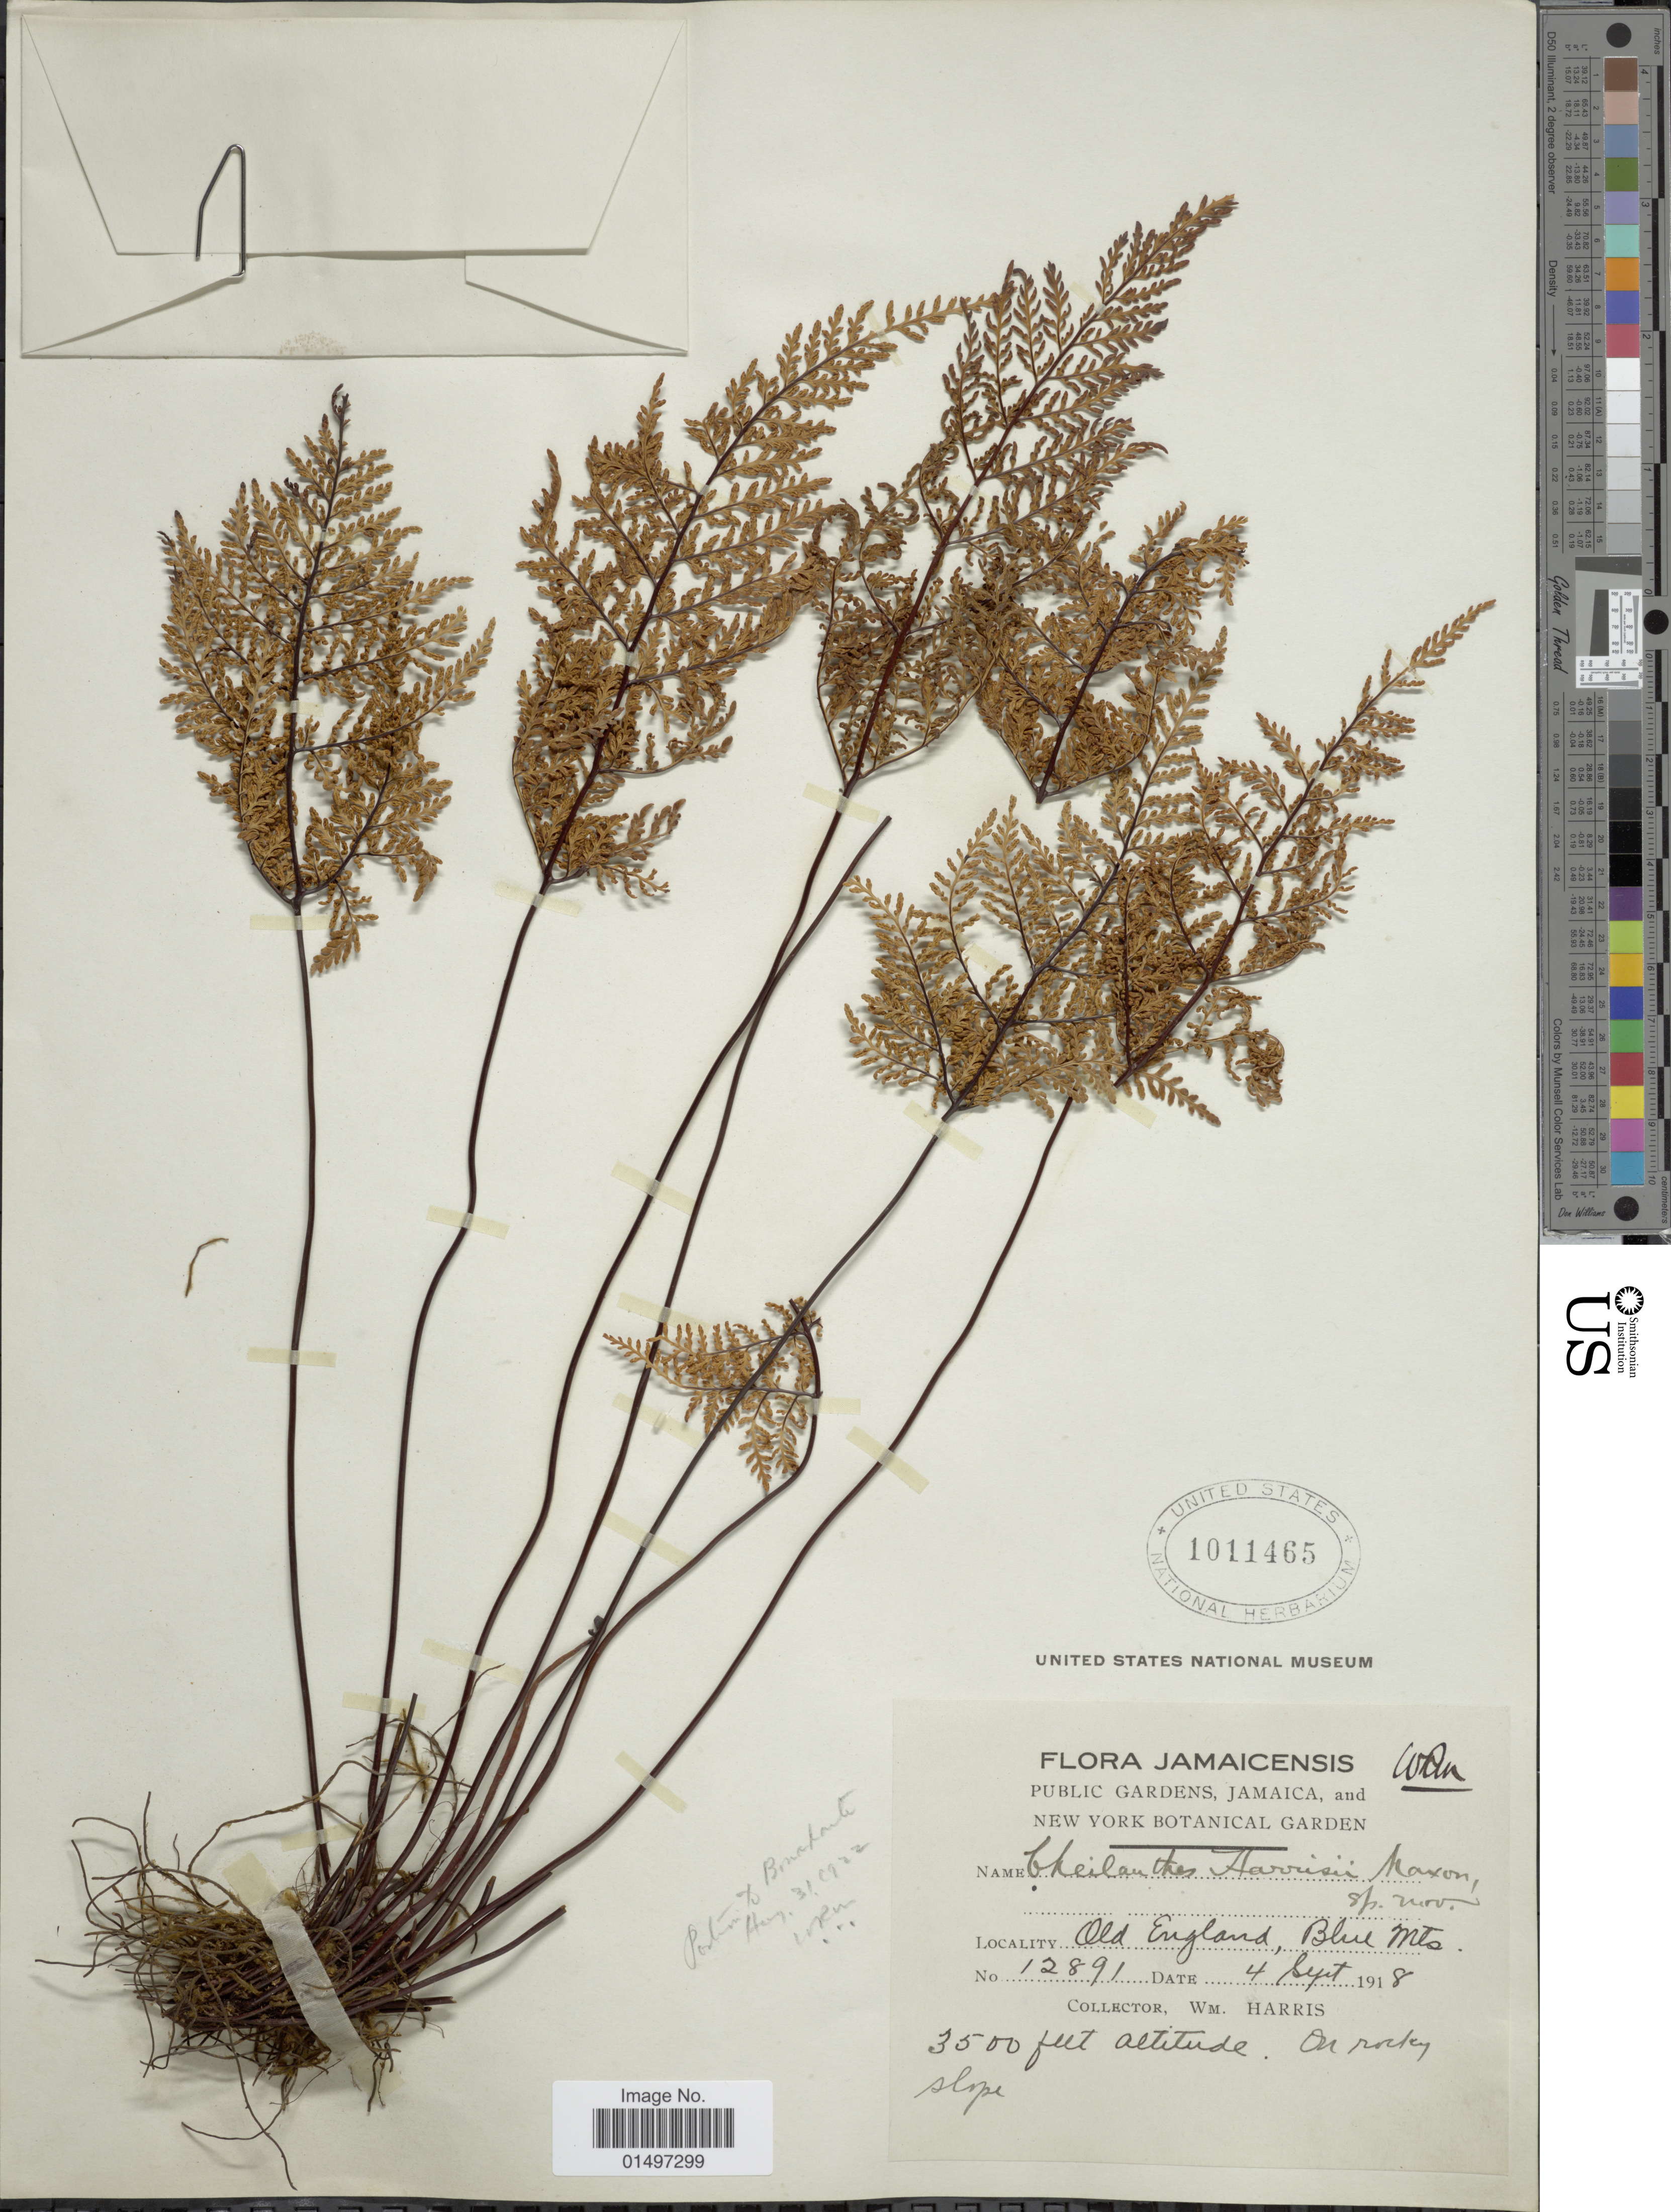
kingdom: Plantae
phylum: Tracheophyta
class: Polypodiopsida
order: Polypodiales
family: Pteridaceae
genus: Gaga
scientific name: Gaga harrisii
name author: (Maxon) Fay W. Li & Windham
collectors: W. Harris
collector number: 12891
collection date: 1918-09-04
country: Jamaica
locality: Jamaicensis. Old England, Blue Mts.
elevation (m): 1067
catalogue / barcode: US 1011465